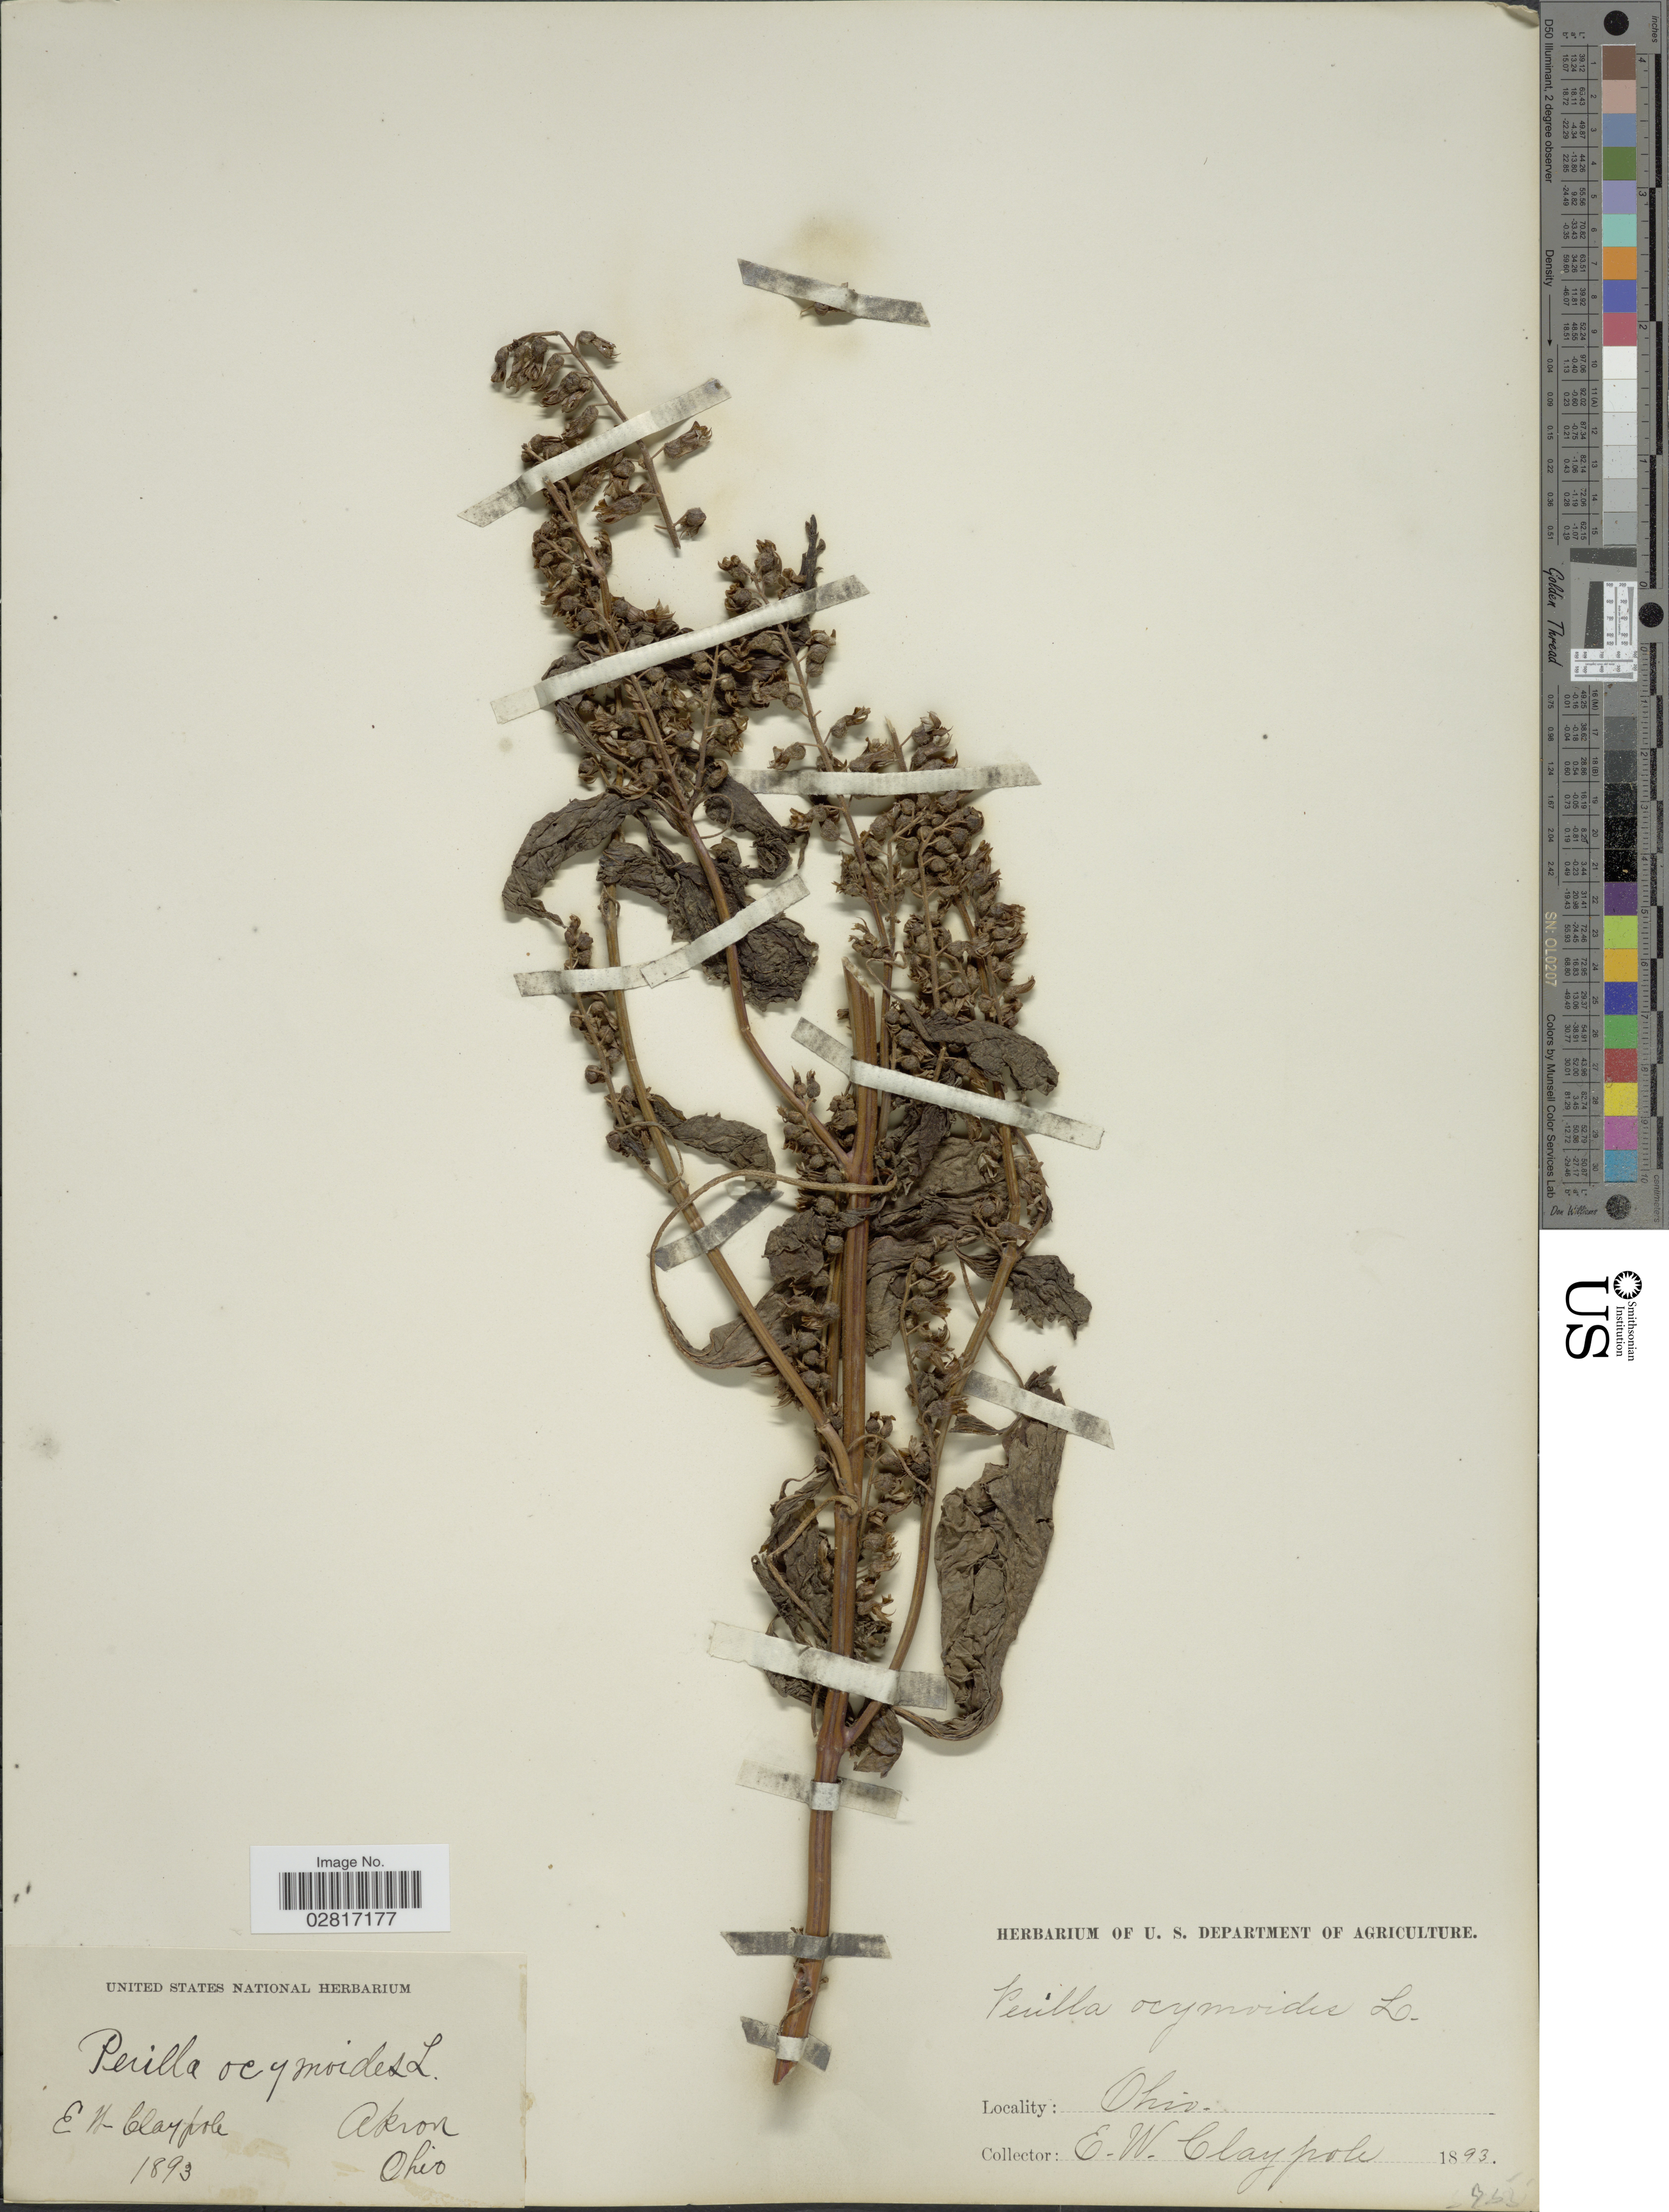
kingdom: Plantae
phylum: Tracheophyta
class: Magnoliopsida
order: Lamiales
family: Lamiaceae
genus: Perilla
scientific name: Perilla frutescens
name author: (L.) Britton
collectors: E. Claypole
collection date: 1893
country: United States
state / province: Ohio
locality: Akron.